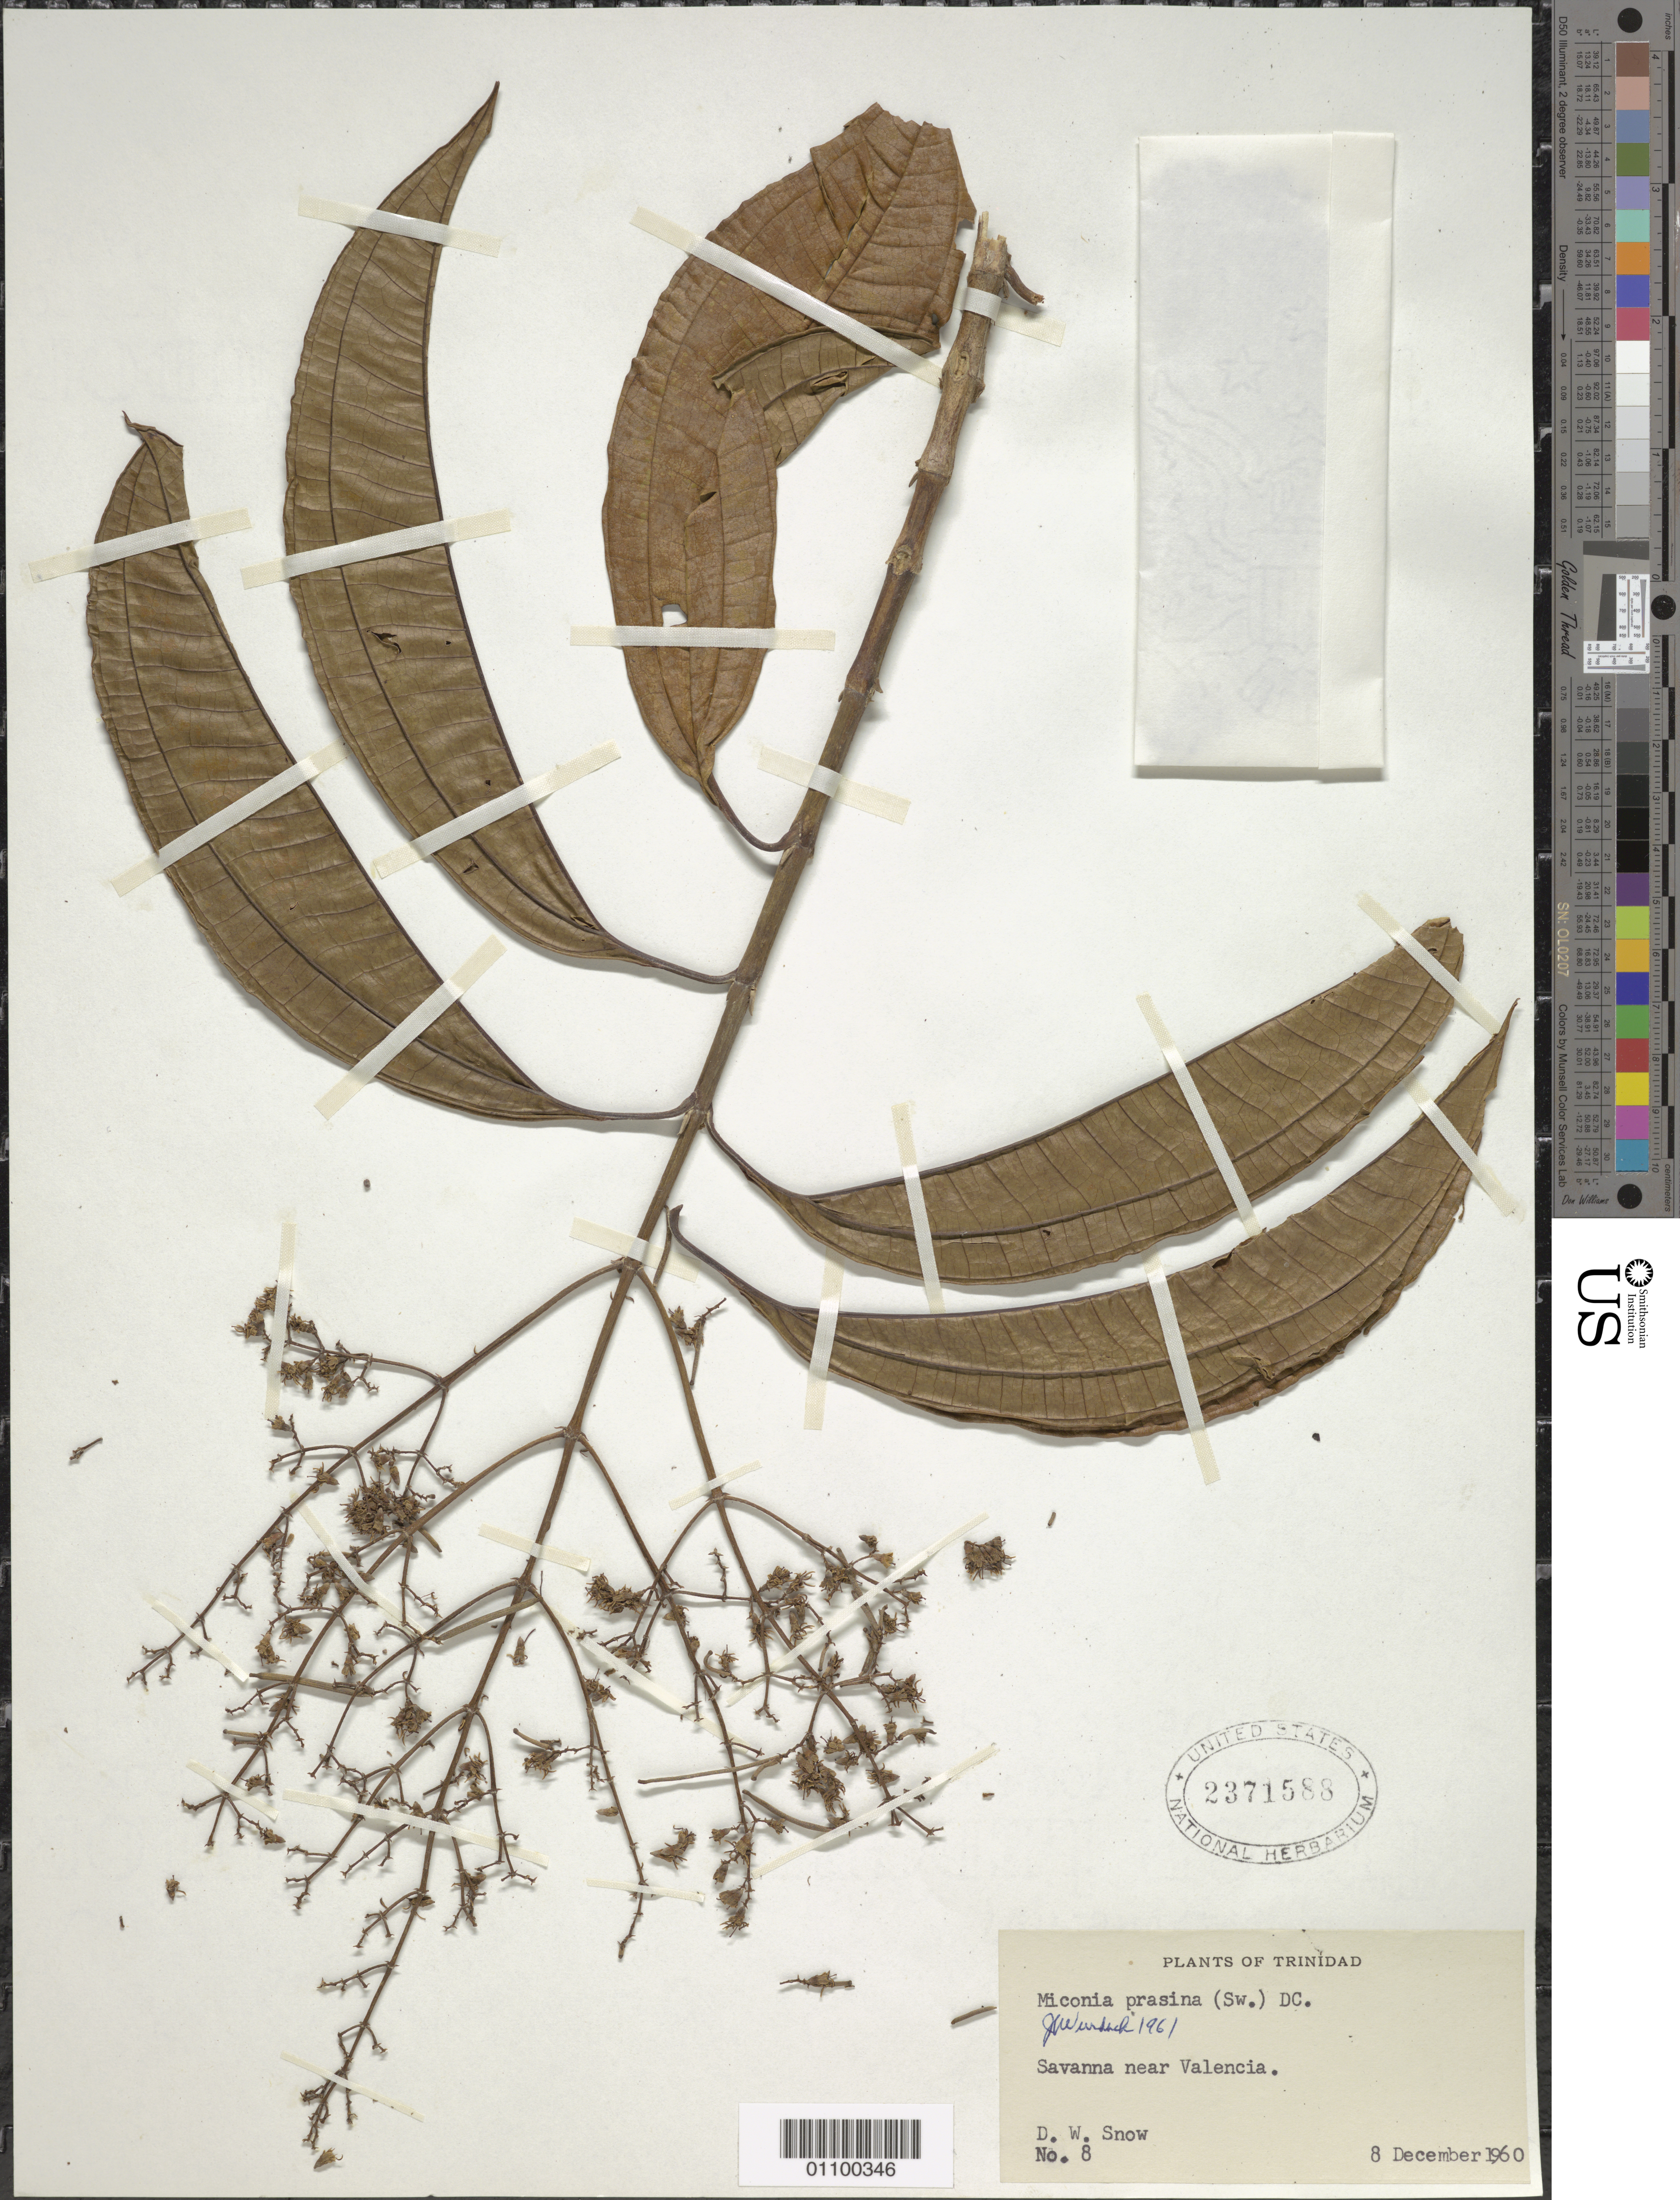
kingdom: Plantae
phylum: Tracheophyta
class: Magnoliopsida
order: Myrtales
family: Melastomataceae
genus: Miconia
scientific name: Miconia prasina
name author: (Sw.) DC.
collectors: D. Snow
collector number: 8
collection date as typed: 08 Dec 1960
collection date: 1960-12-08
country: Trinidad and Tobago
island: Trinidad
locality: Savanna near Valencia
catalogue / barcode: US 2371588